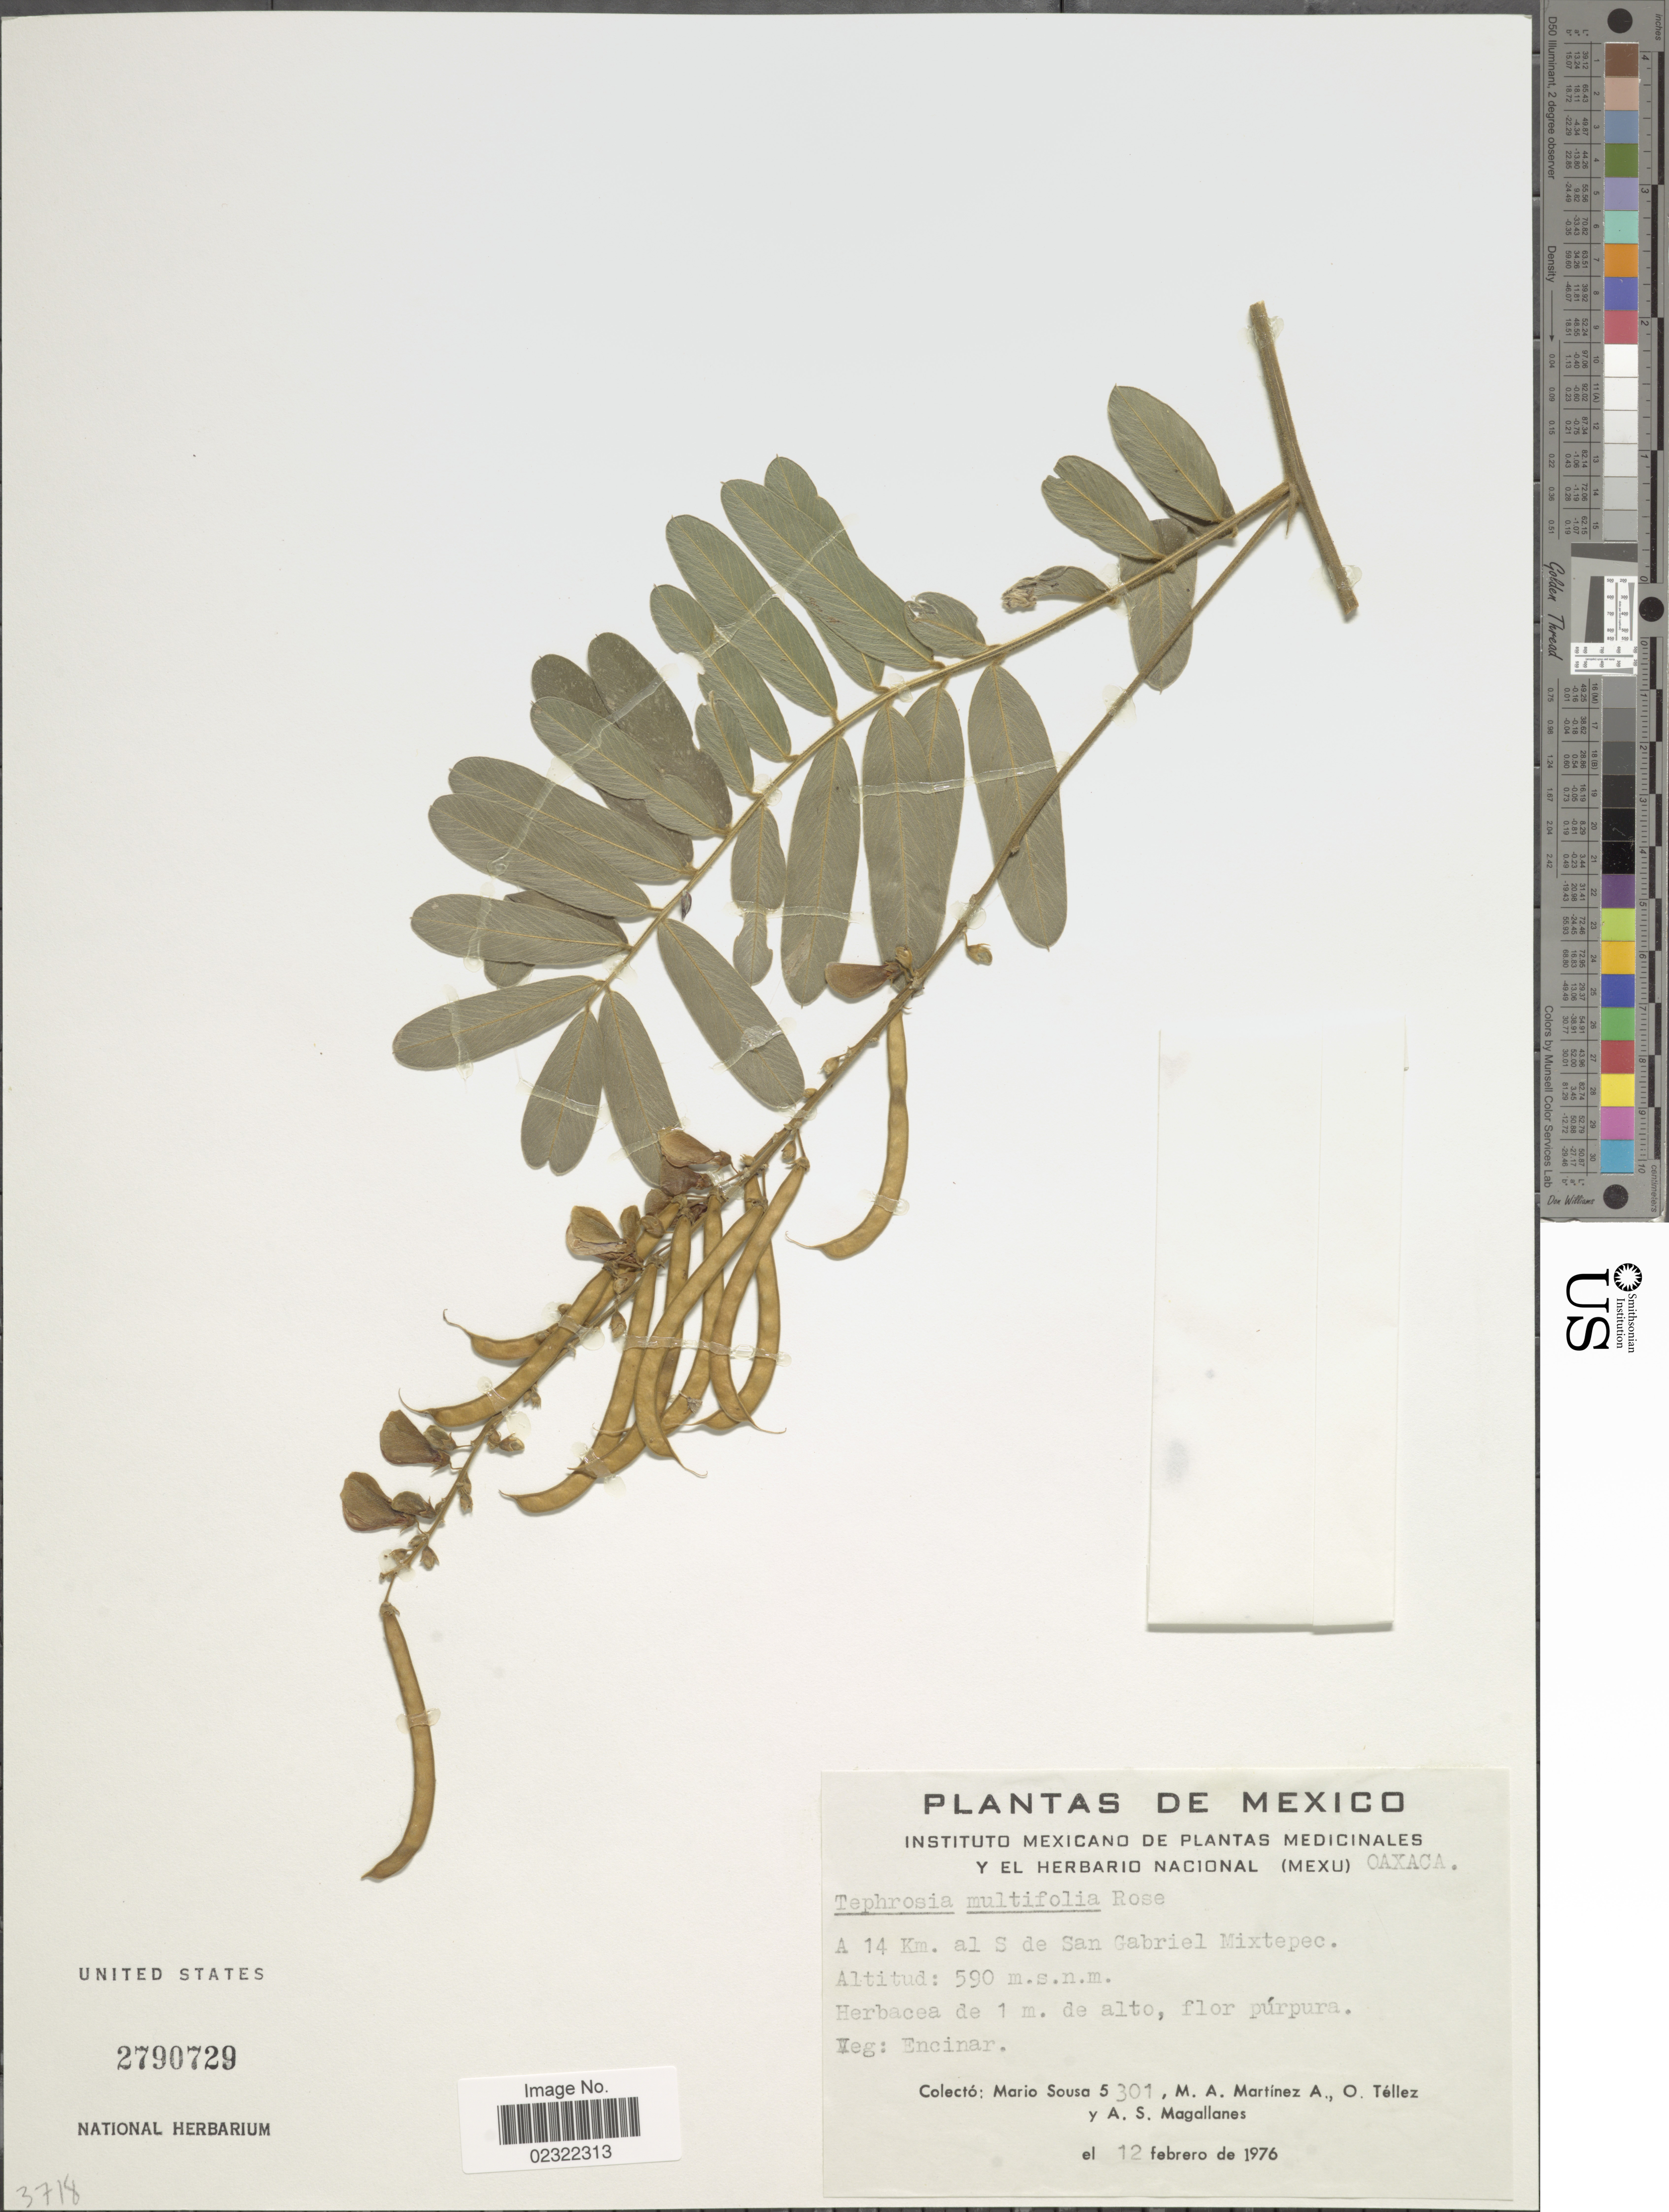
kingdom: Plantae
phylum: Tracheophyta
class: Magnoliopsida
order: Fabales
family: Fabaceae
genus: Tephrosia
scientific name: Tephrosia multifolia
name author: Rose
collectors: M. Sousa S., M. A. Martínez Alfaro, O. Tellez & A. Magallanes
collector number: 5301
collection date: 1976-02-12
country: Mexico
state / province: Oaxaca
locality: Mexico. A 14 Km/ al Se de San Gabriel Mixtepec.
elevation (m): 590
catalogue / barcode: US 2790729